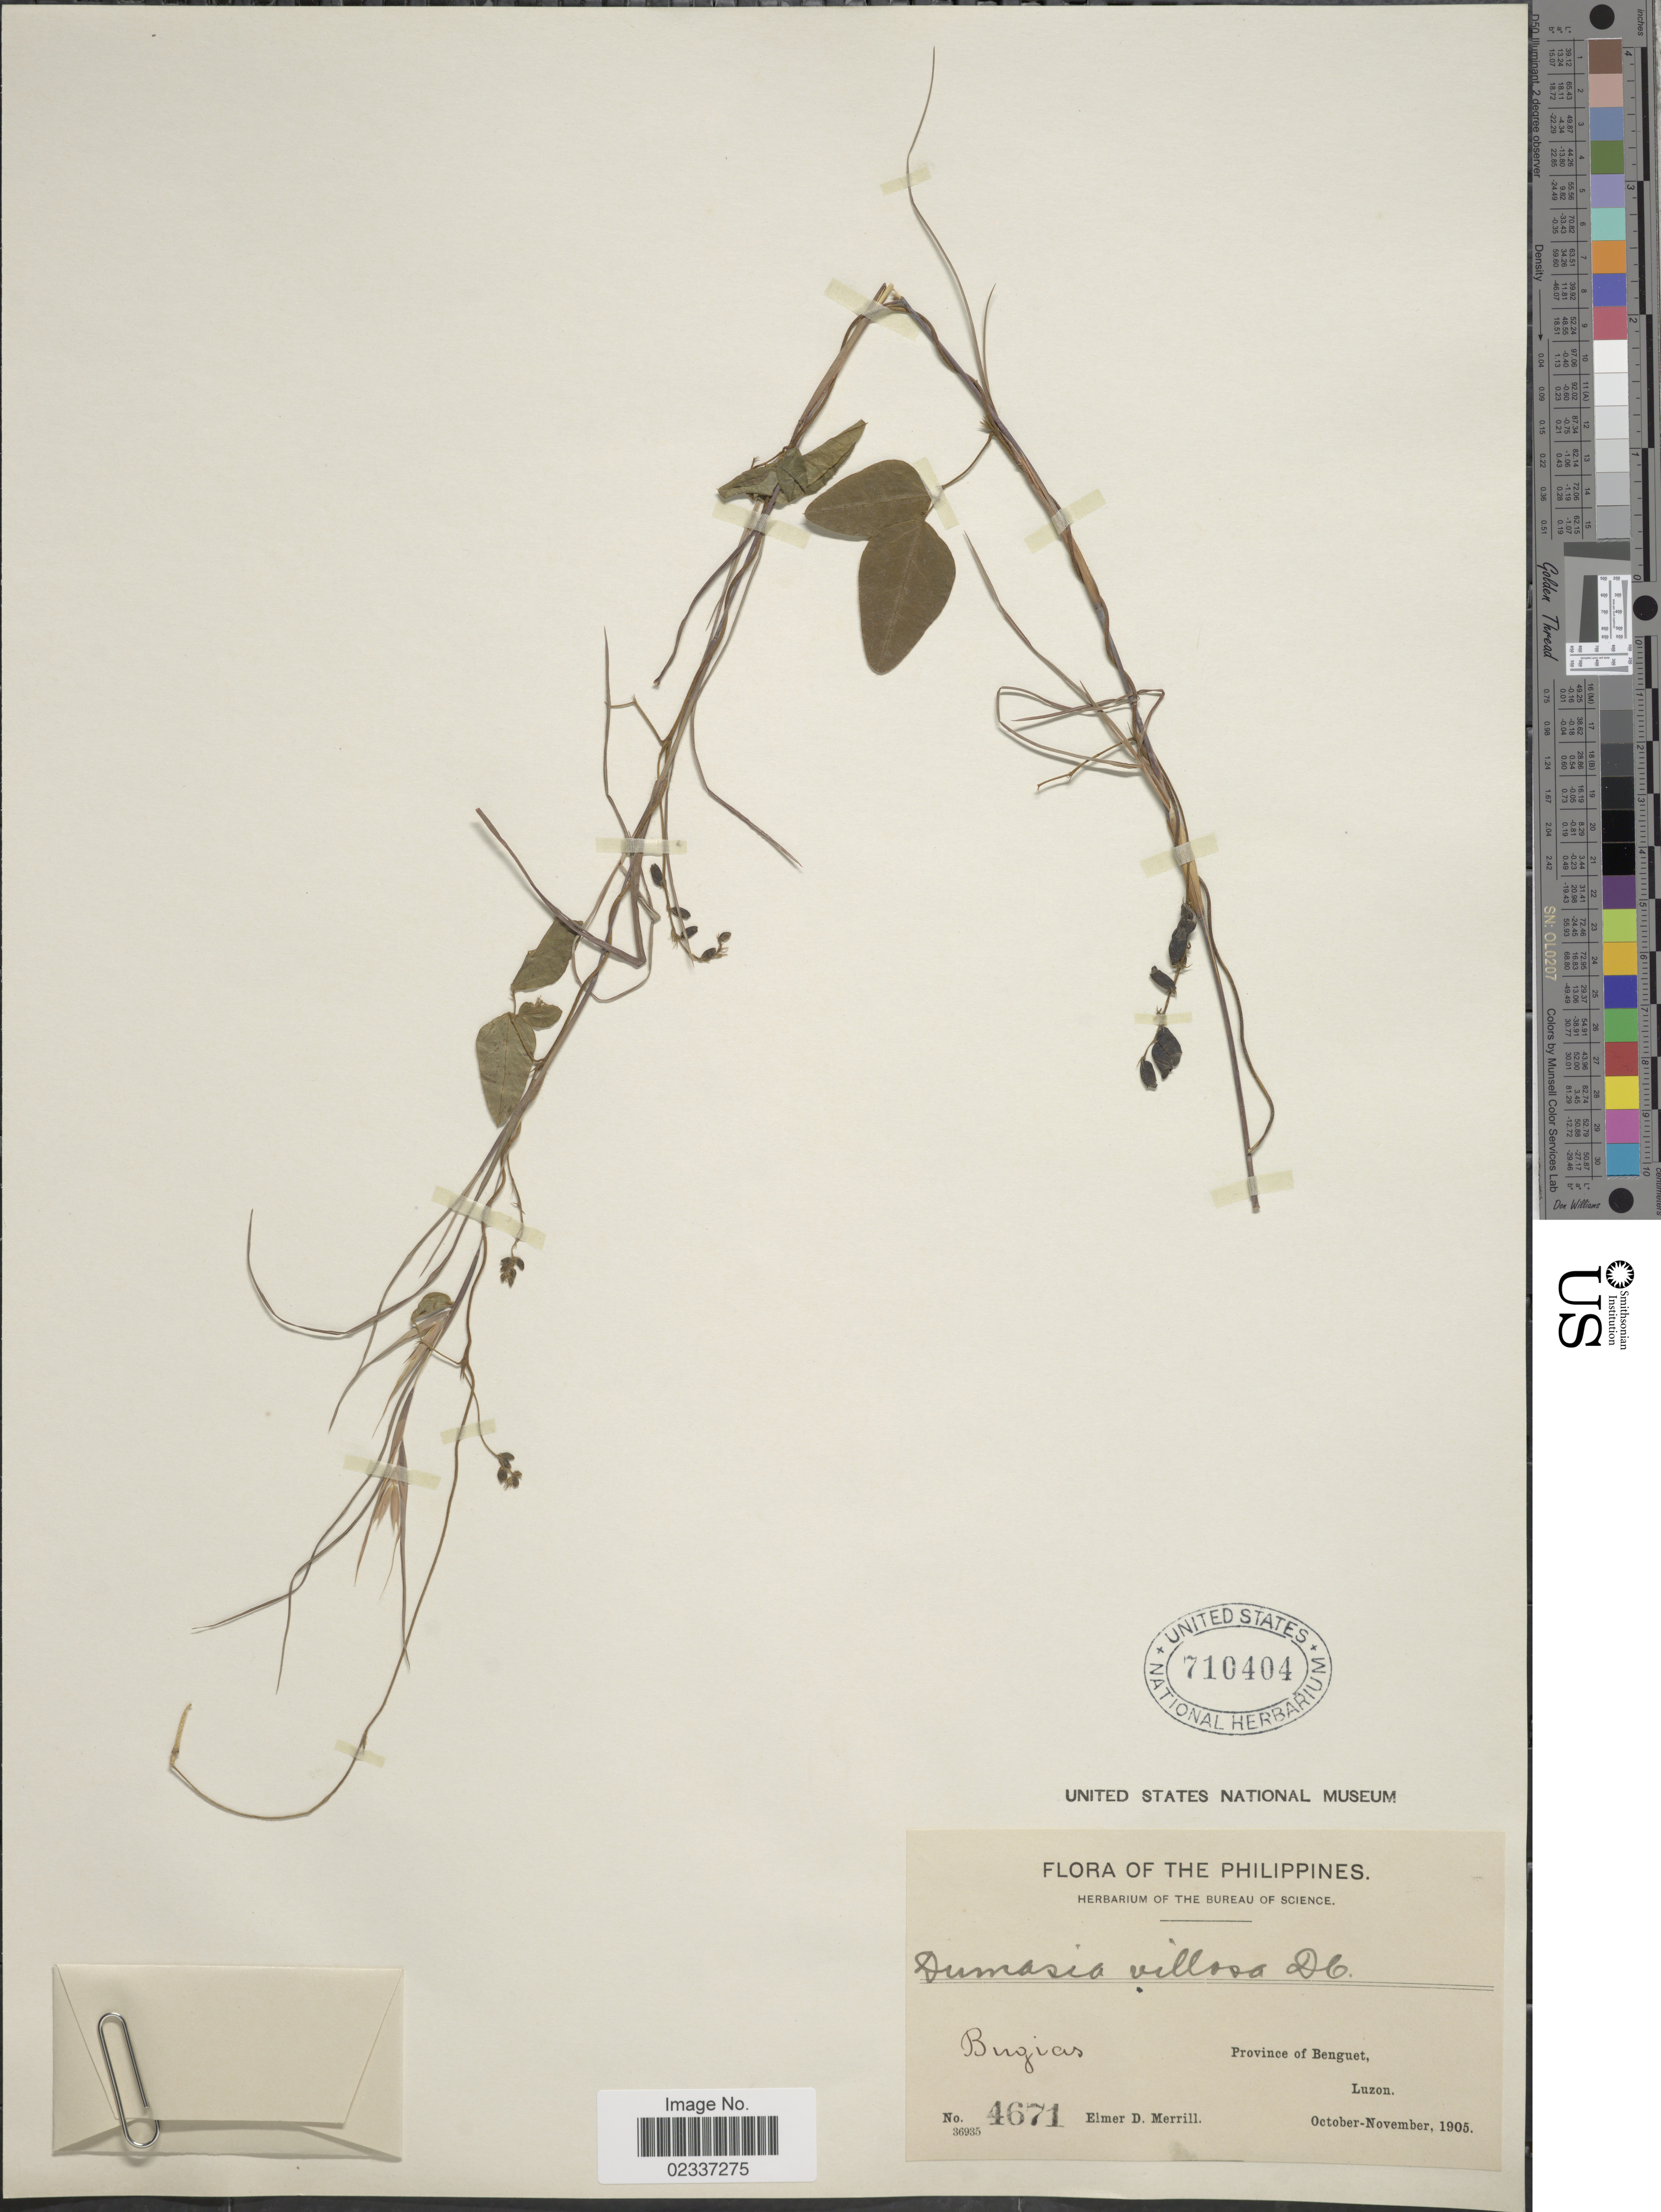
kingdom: Plantae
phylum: Tracheophyta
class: Magnoliopsida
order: Fabales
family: Fabaceae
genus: Dumasia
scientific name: Dumasia villosa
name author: DC.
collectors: E. D. Merrill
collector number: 4671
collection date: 1905-10/1905-11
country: Philippines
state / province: Cordillera (Administrative Region)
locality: Province of Benguet, Luzon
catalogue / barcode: US 710404